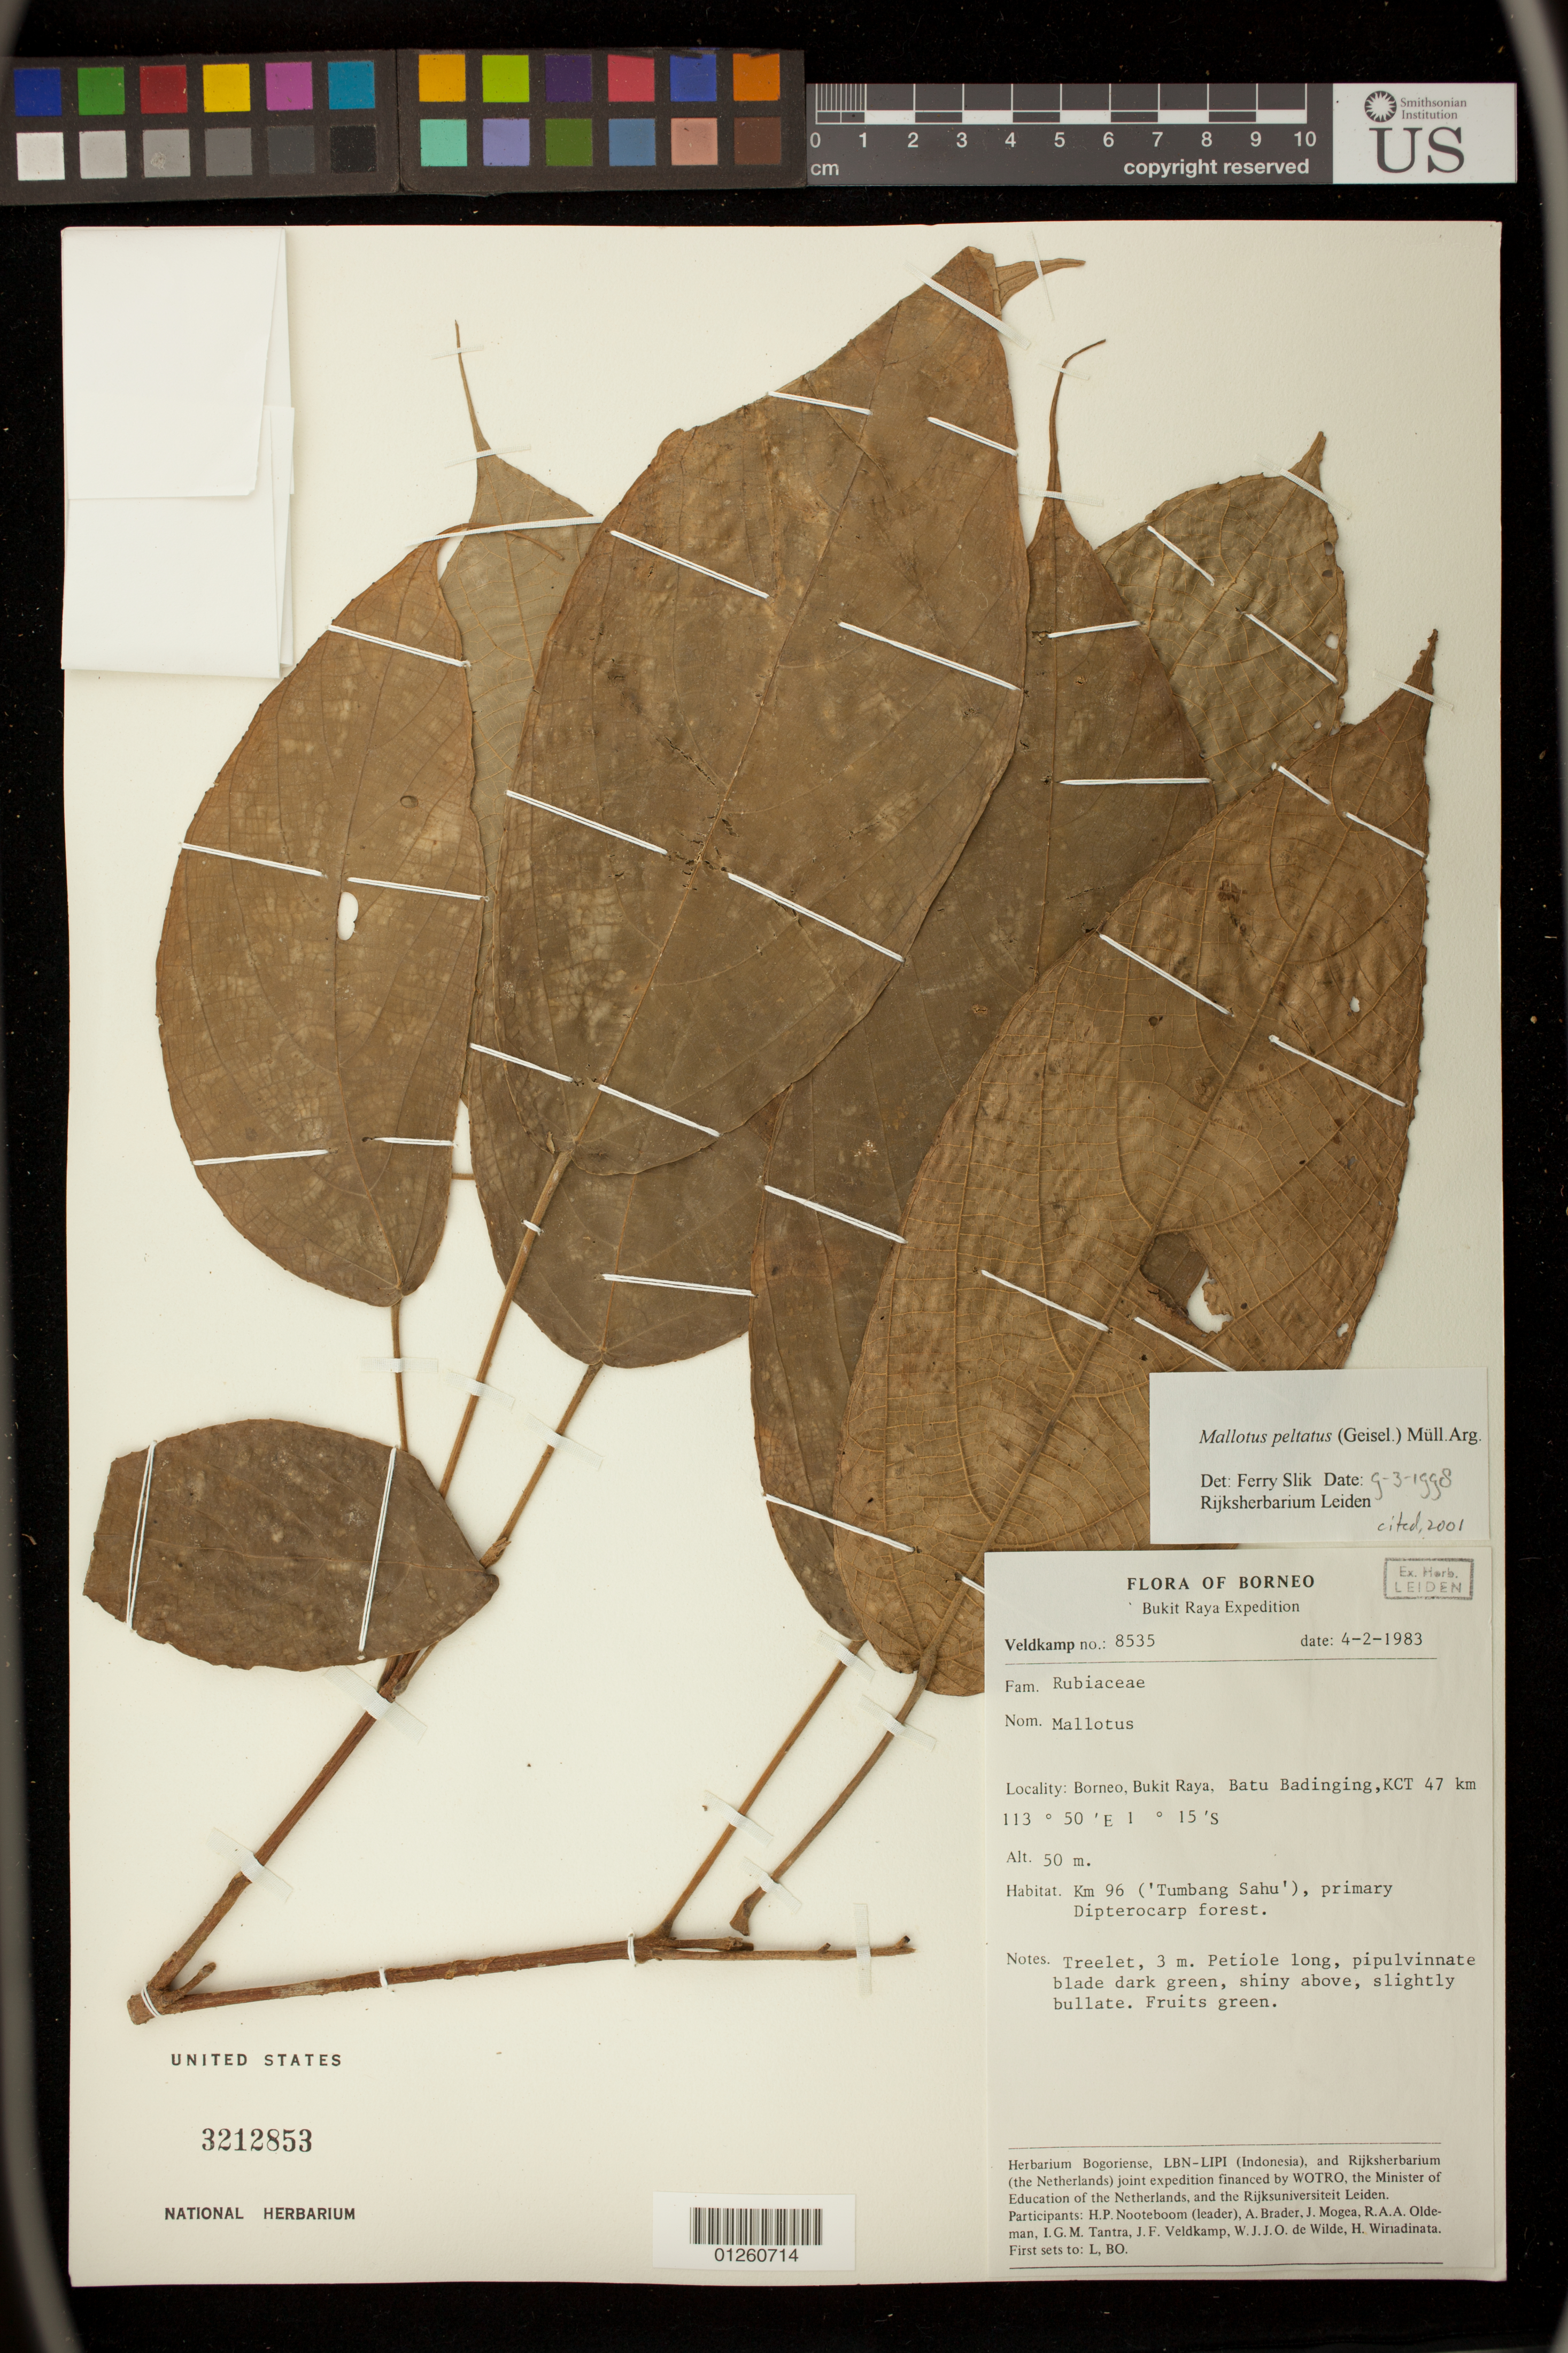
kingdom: Plantae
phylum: Tracheophyta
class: Magnoliopsida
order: Malpighiales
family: Euphorbiaceae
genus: Mallotus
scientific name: Mallotus peltatus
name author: (Geiseler) Müll. Arg.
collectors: J. F. Veldkamp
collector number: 8535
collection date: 1983-02-04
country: Indonesia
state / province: Kalimantan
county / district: Kalimantan Tengah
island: Borneo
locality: Borneo, Bukit Raya, Batu Badinging, KCT 47 km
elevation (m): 50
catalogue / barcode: US 3212853